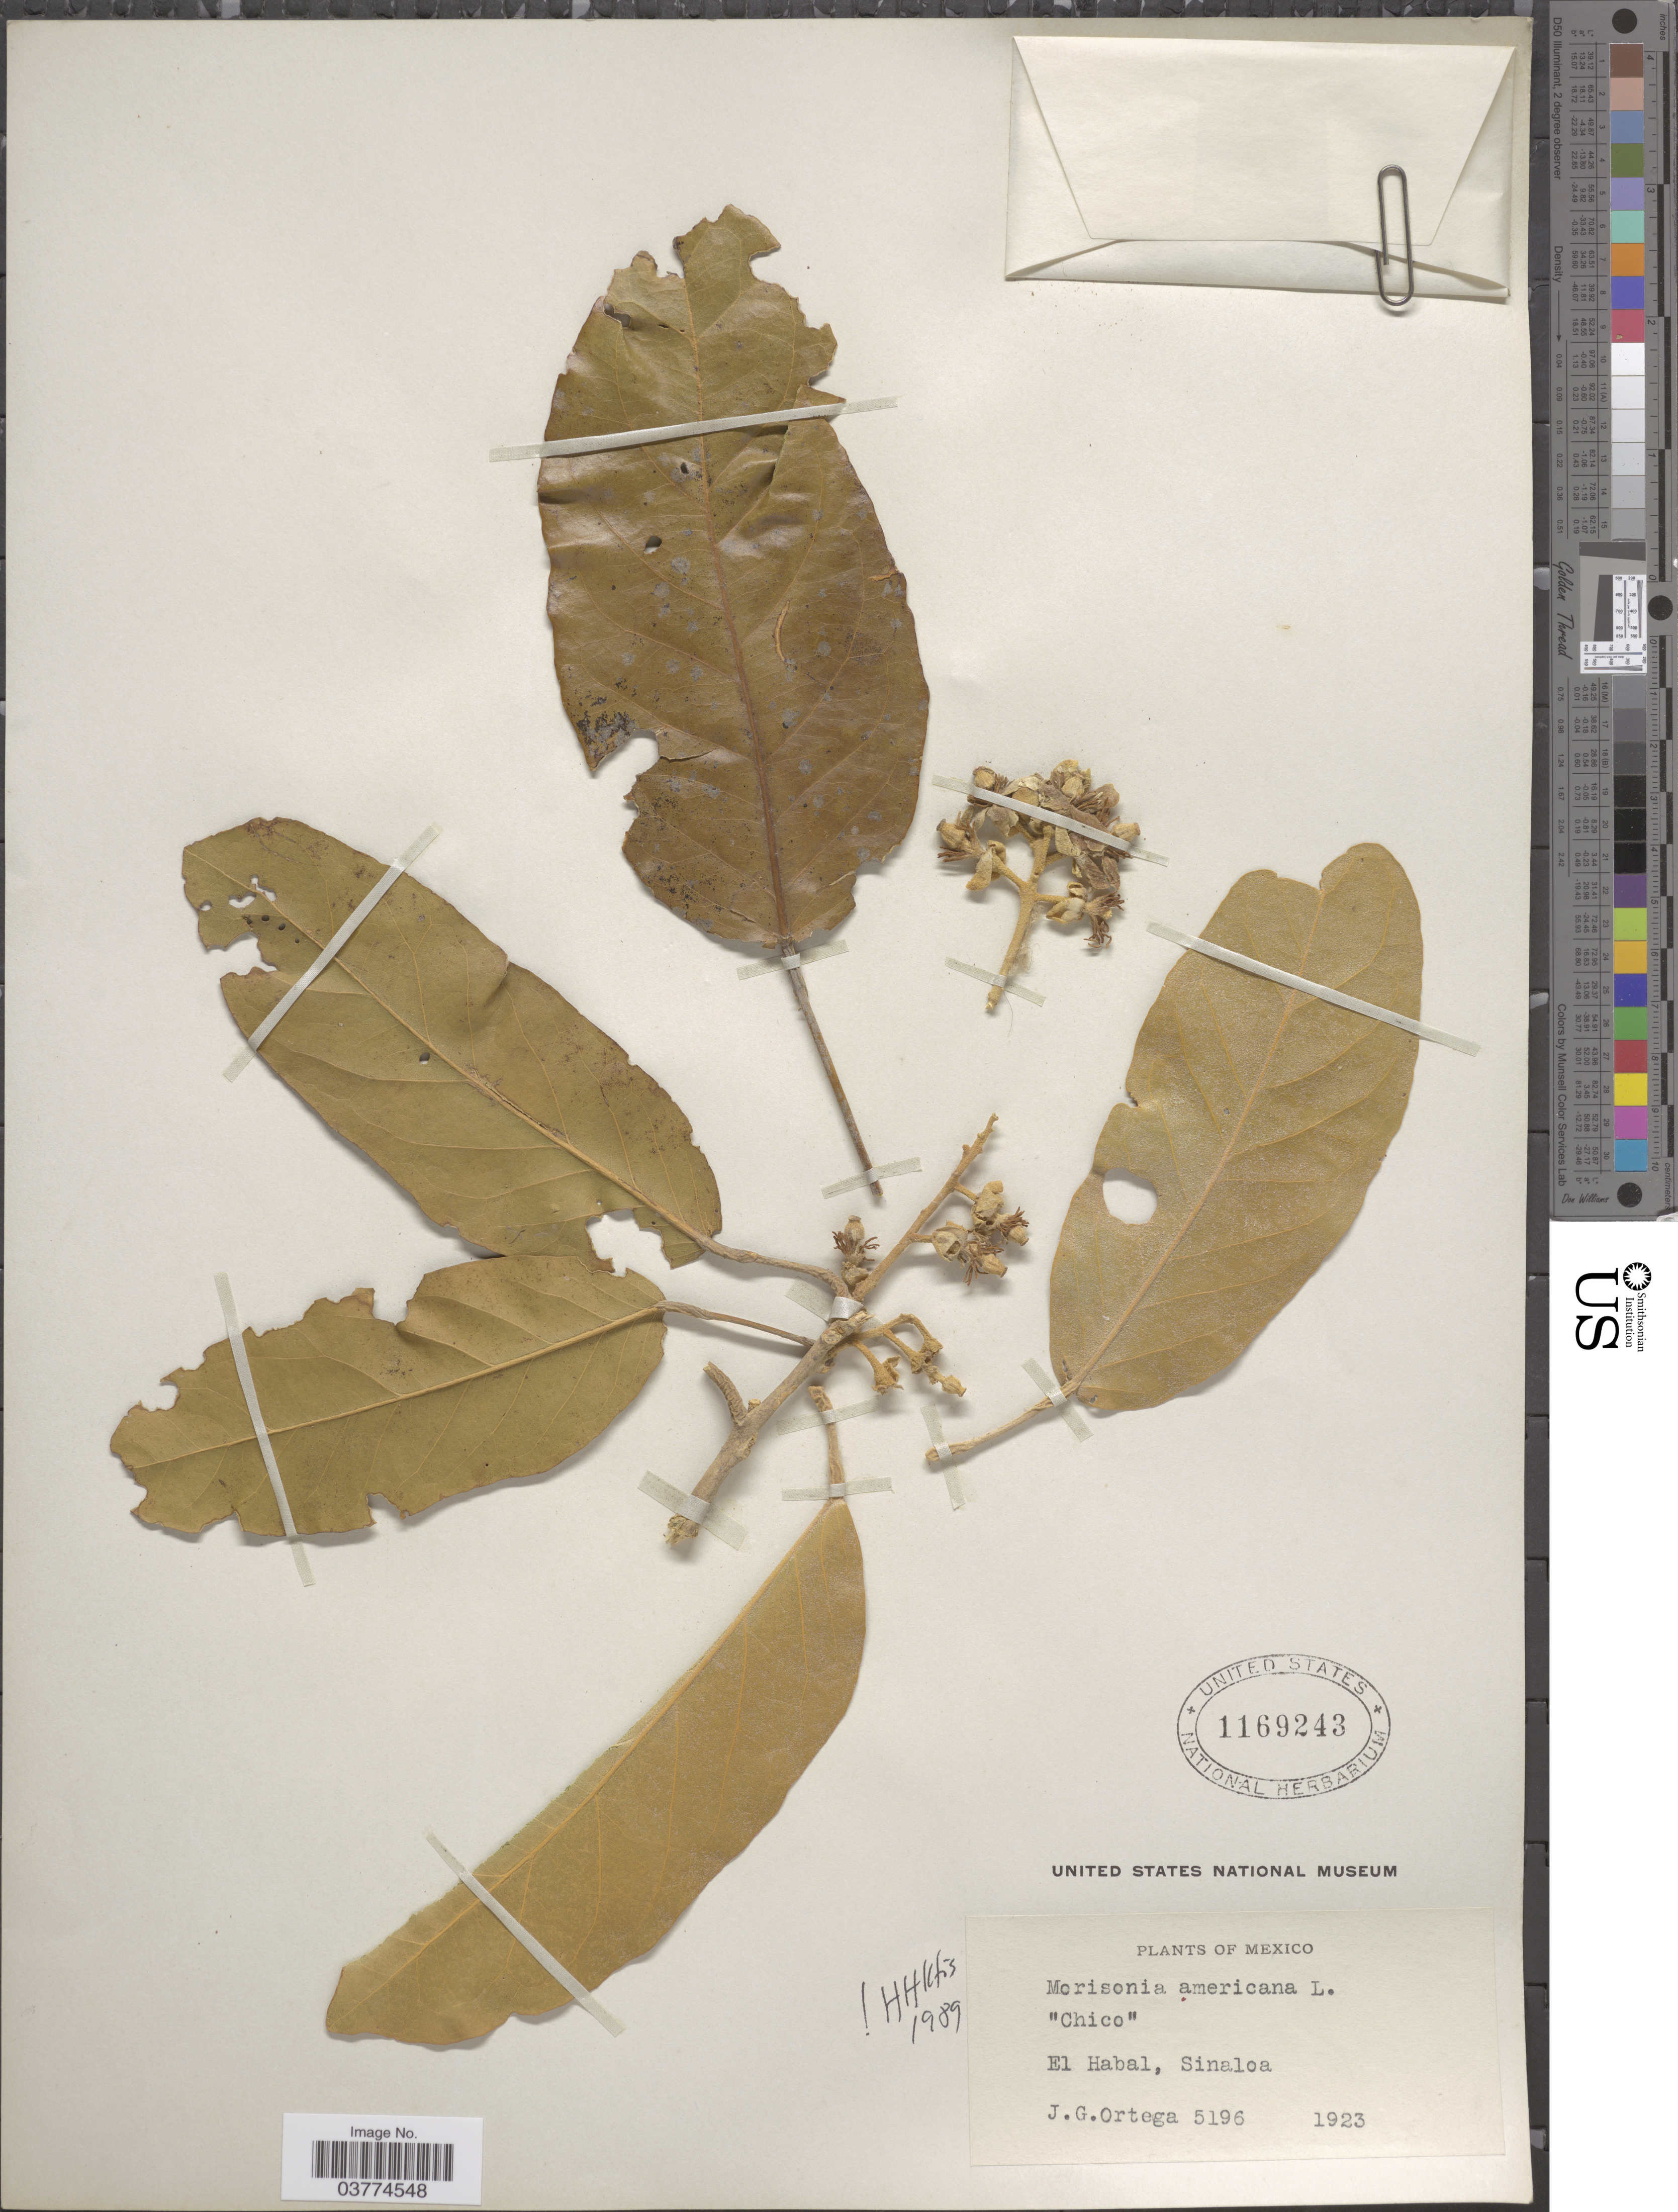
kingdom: Plantae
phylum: Tracheophyta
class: Magnoliopsida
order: Brassicales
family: Capparaceae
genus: Morisonia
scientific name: Morisonia americana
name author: L.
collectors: J. Ortega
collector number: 5196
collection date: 1923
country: Mexico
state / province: Sinaloa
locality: El Habal.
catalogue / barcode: US 1169243